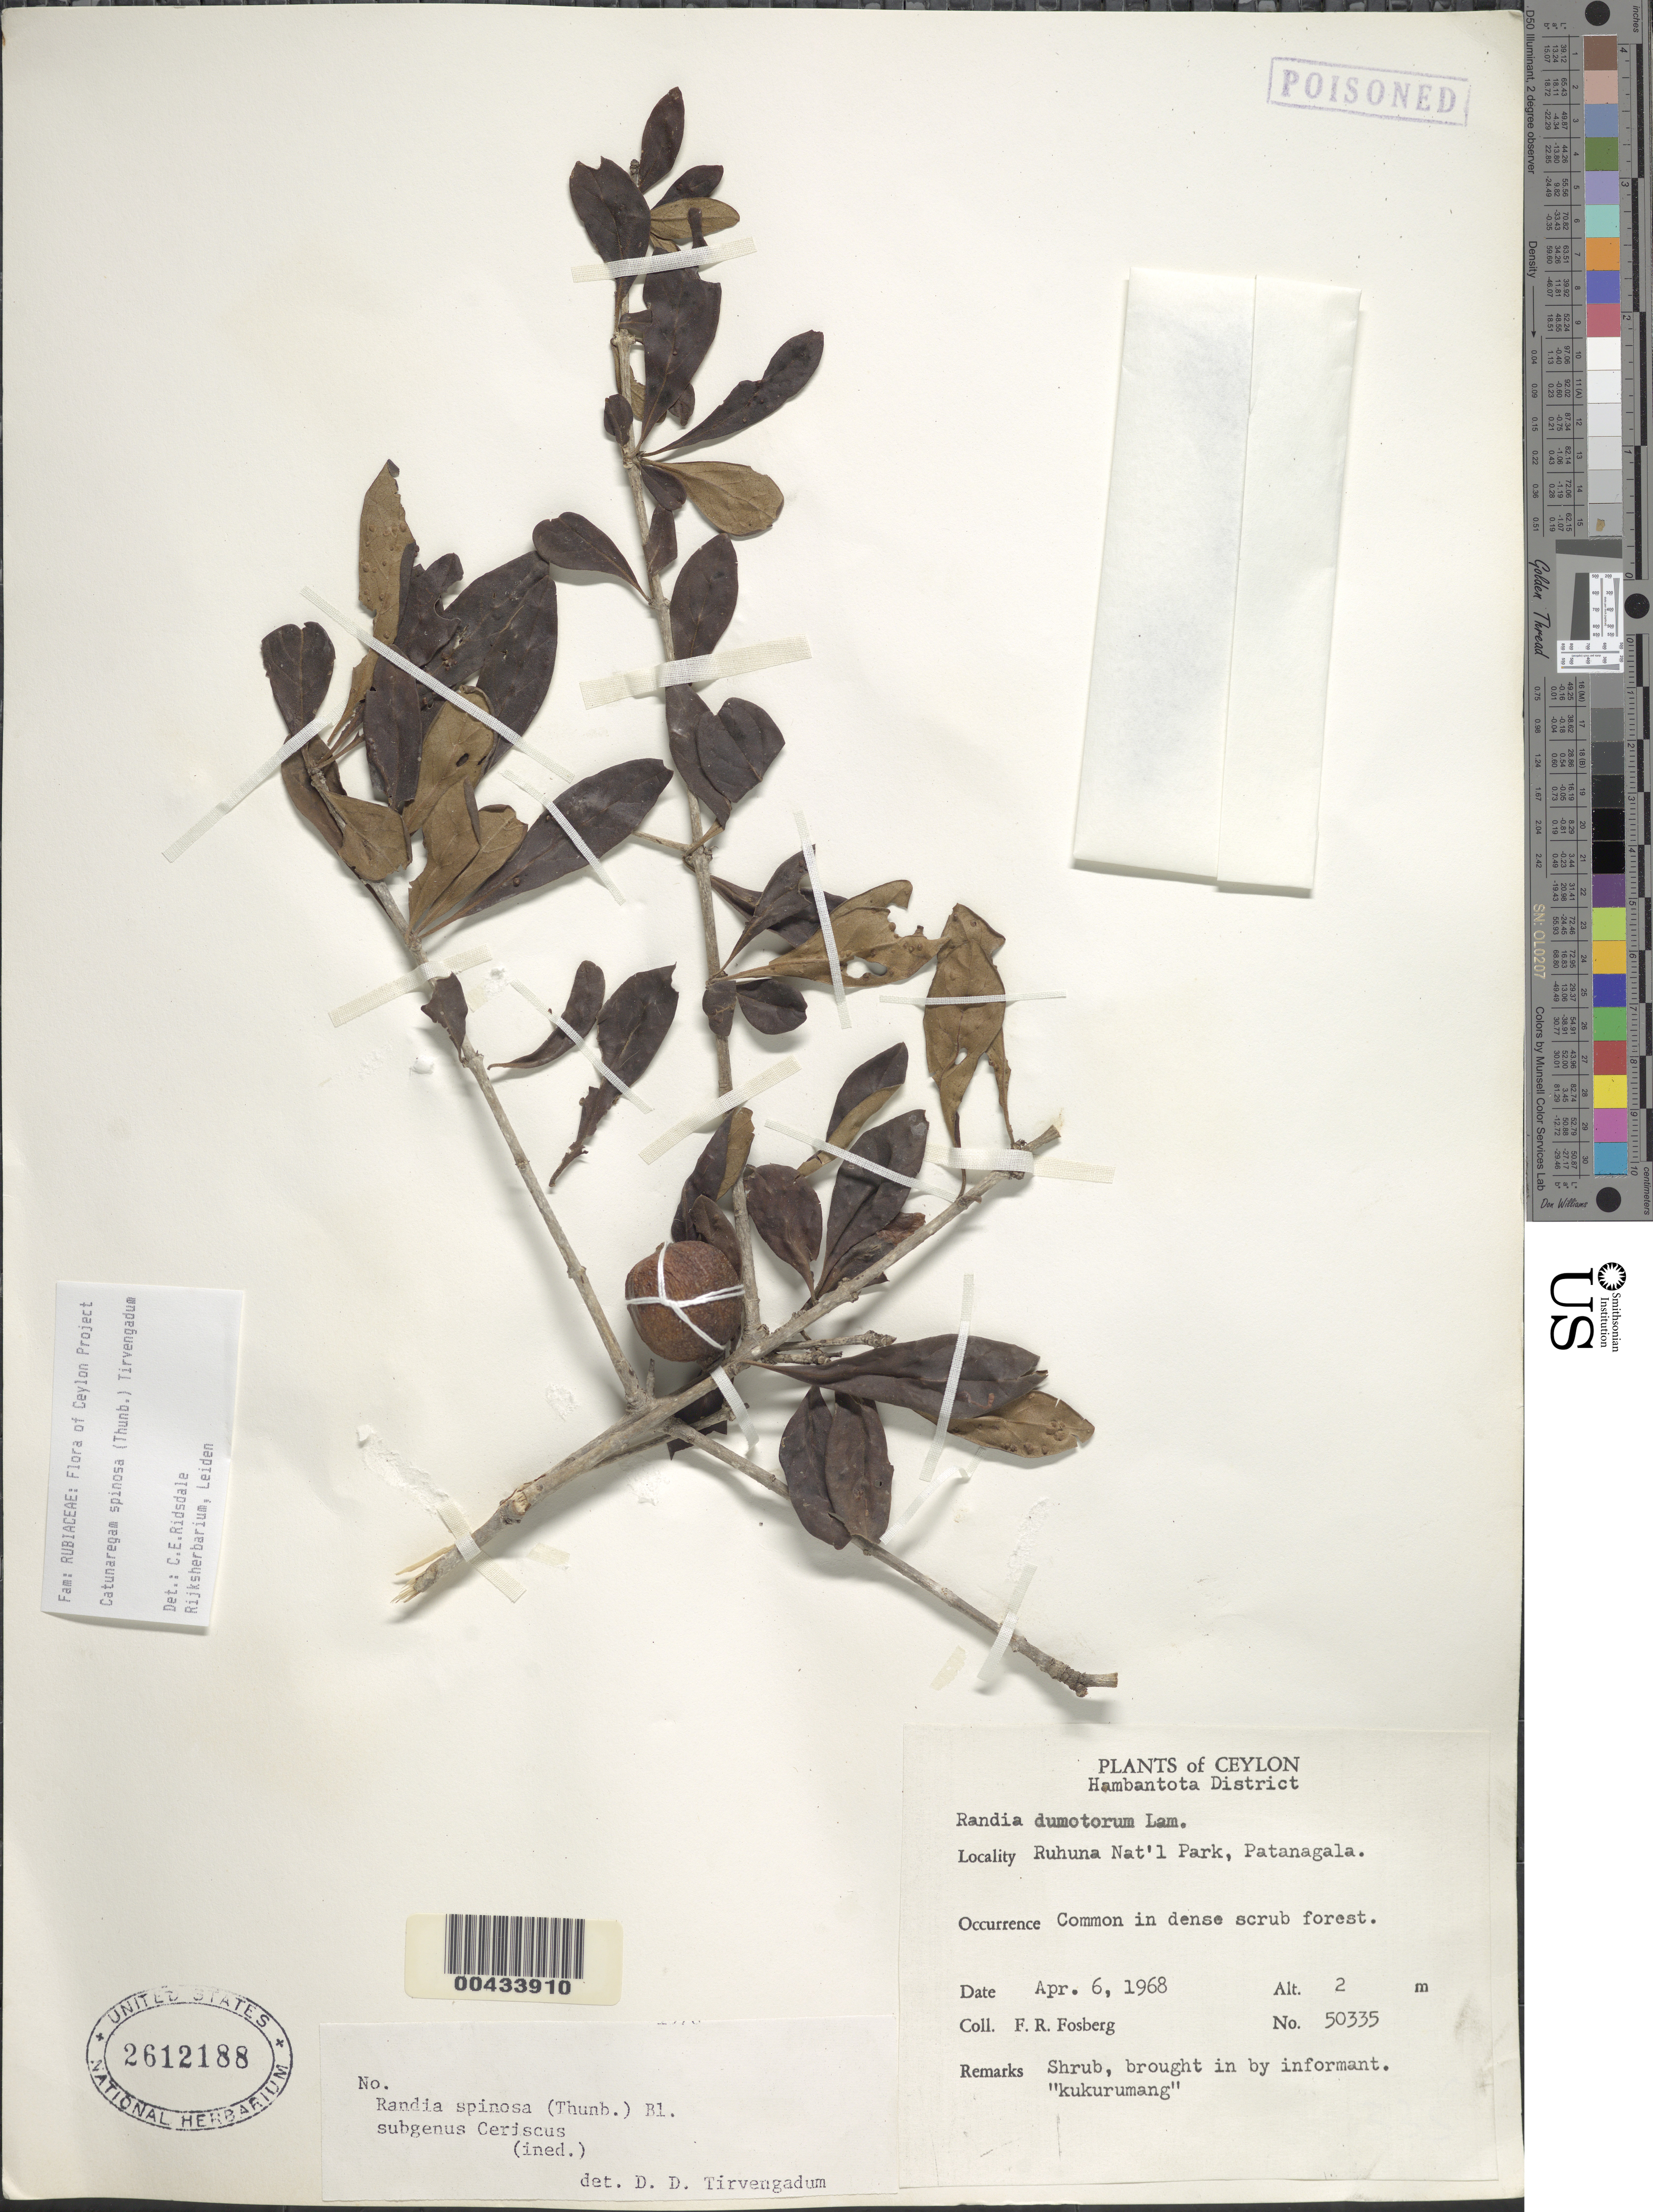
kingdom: Plantae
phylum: Tracheophyta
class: Magnoliopsida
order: Gentianales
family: Rubiaceae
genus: Catunaregam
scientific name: Catunaregam spinosa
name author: (Thunb.) Tirveng.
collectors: F. R. Fosberg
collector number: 50335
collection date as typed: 06 Apr 1968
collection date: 1968-04-06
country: Sri Lanka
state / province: Southern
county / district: Hambantota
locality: Ruhuna Natl Park, Patanagala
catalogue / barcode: US 2612188